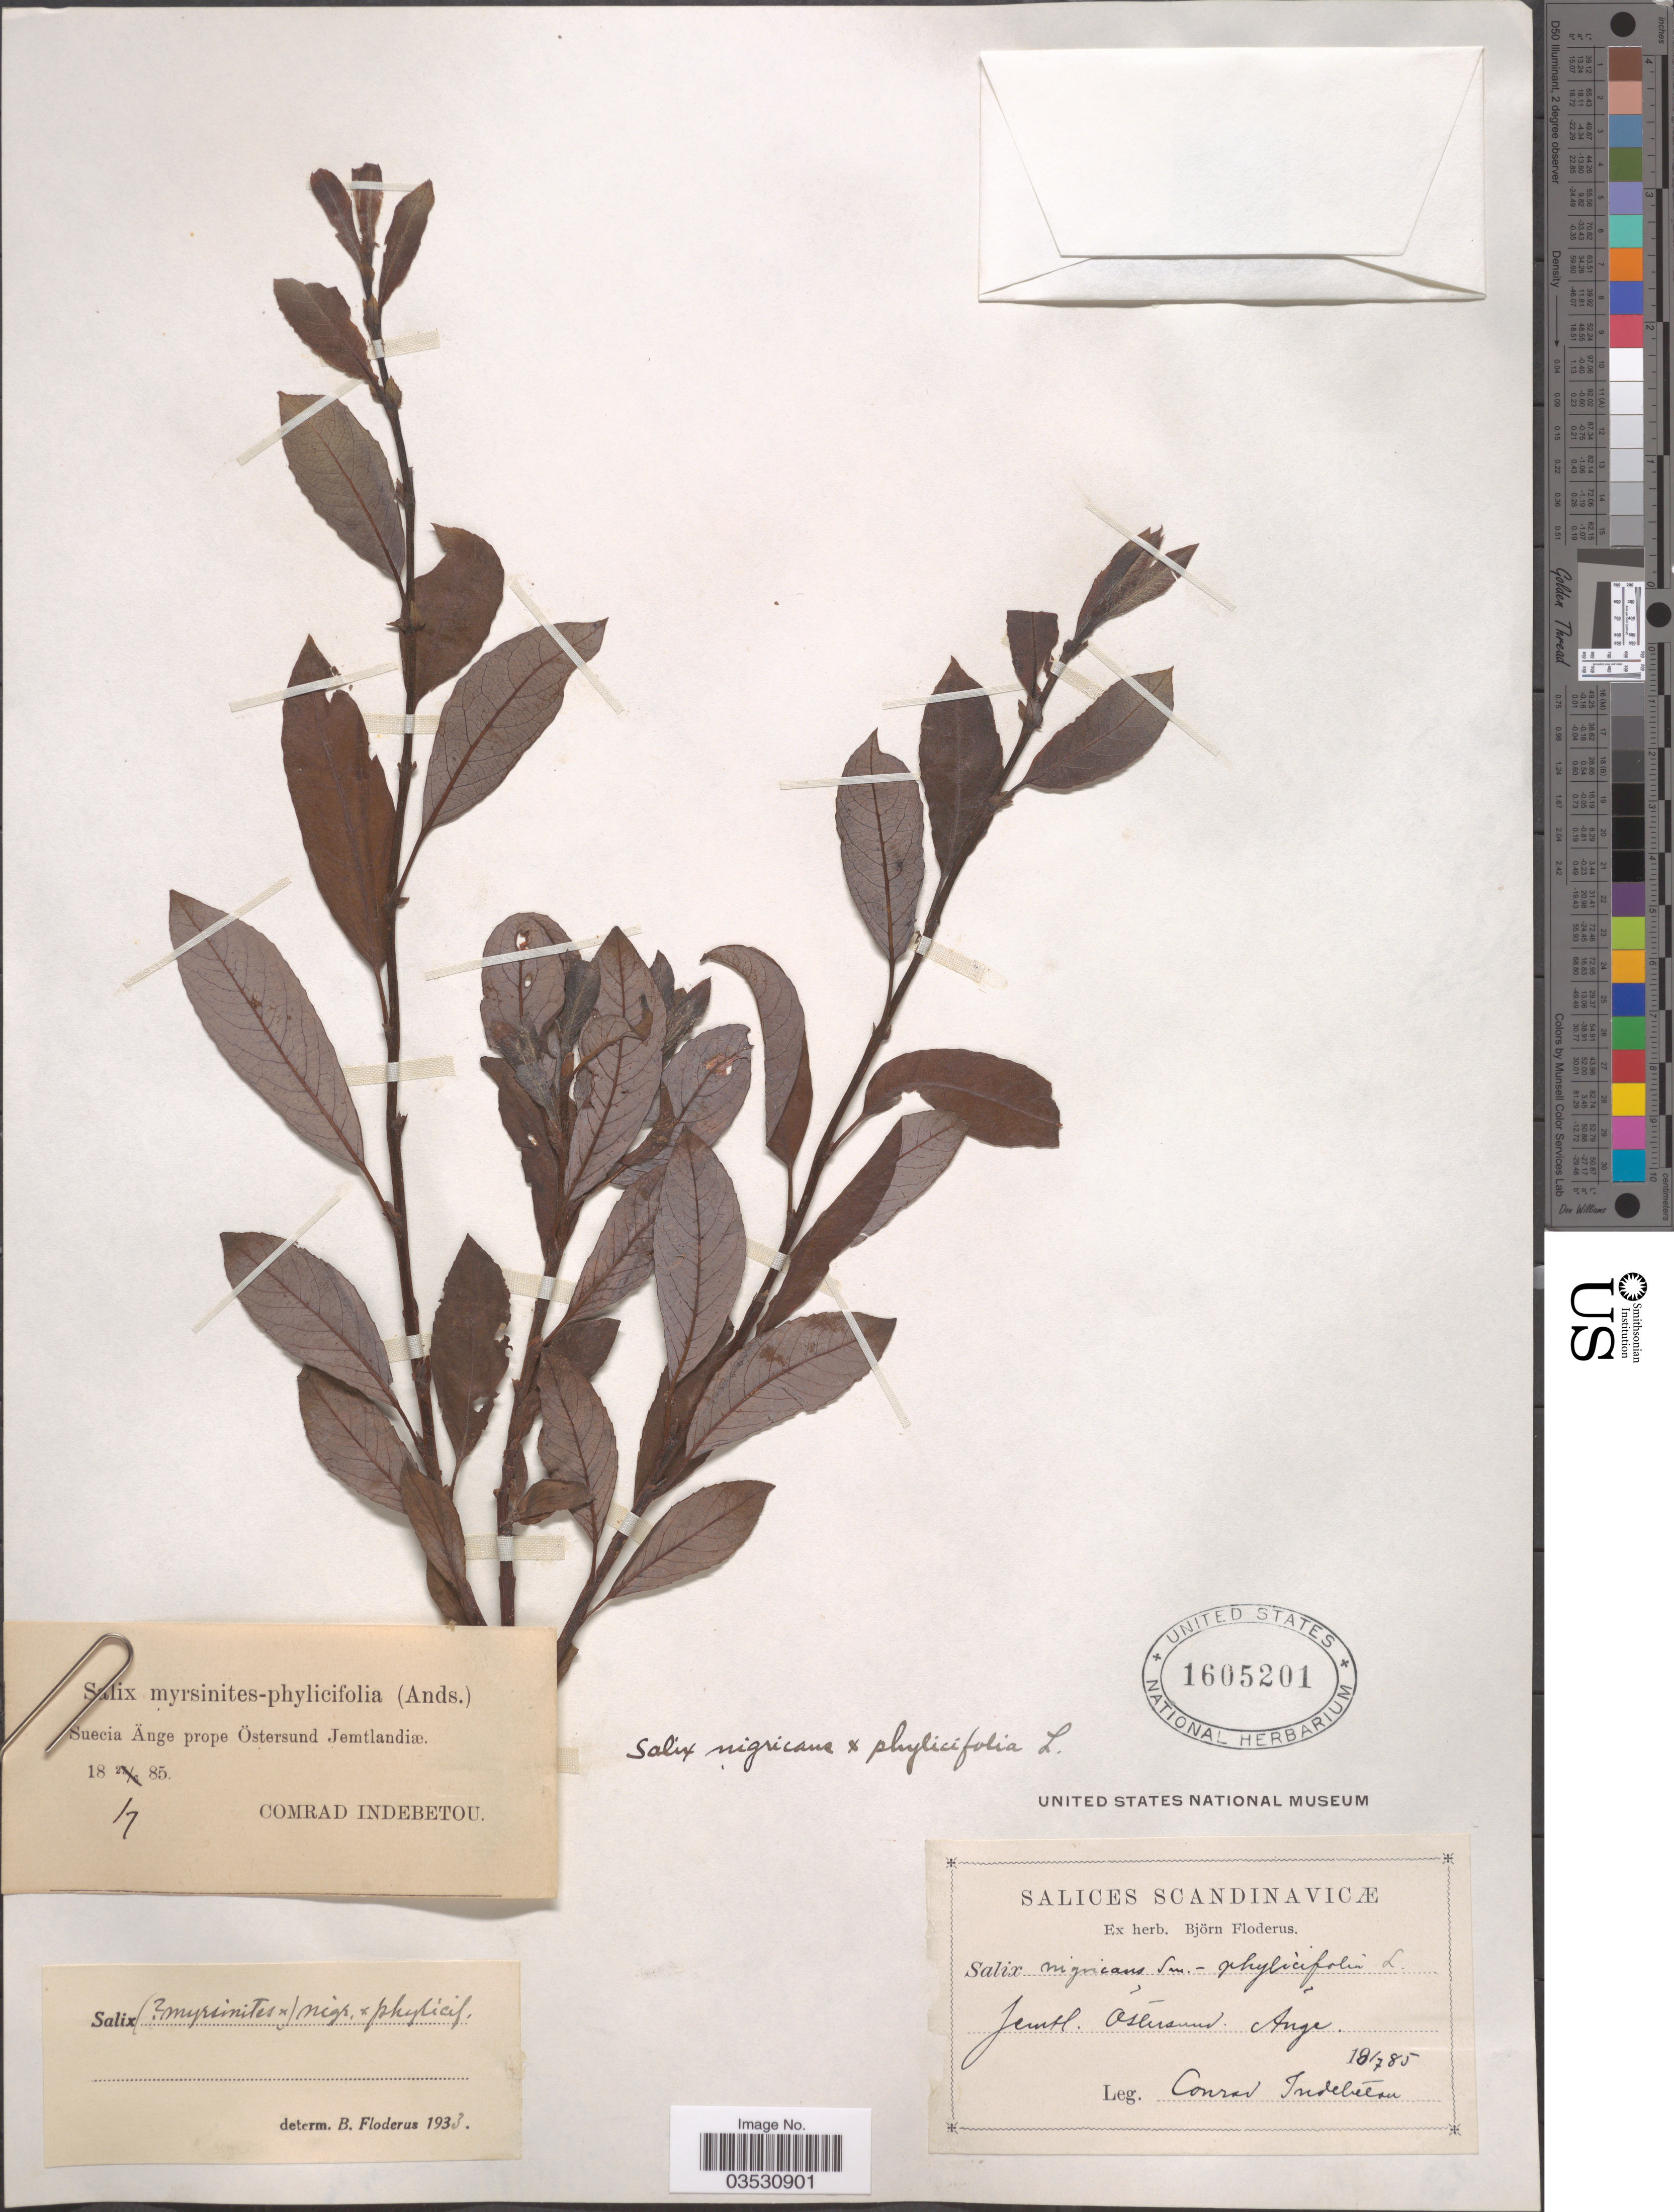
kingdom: Plantae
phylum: Tracheophyta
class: Magnoliopsida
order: Malpighiales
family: Salicaceae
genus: Salix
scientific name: Salix nigricans x S. phylicifolia L.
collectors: C. Indebetou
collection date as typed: Transcribed d/m/y: 18/7/85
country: Sweden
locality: Salices Scandinavicæ. Jamtl. Ostersund. Ange.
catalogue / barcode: US 1605201